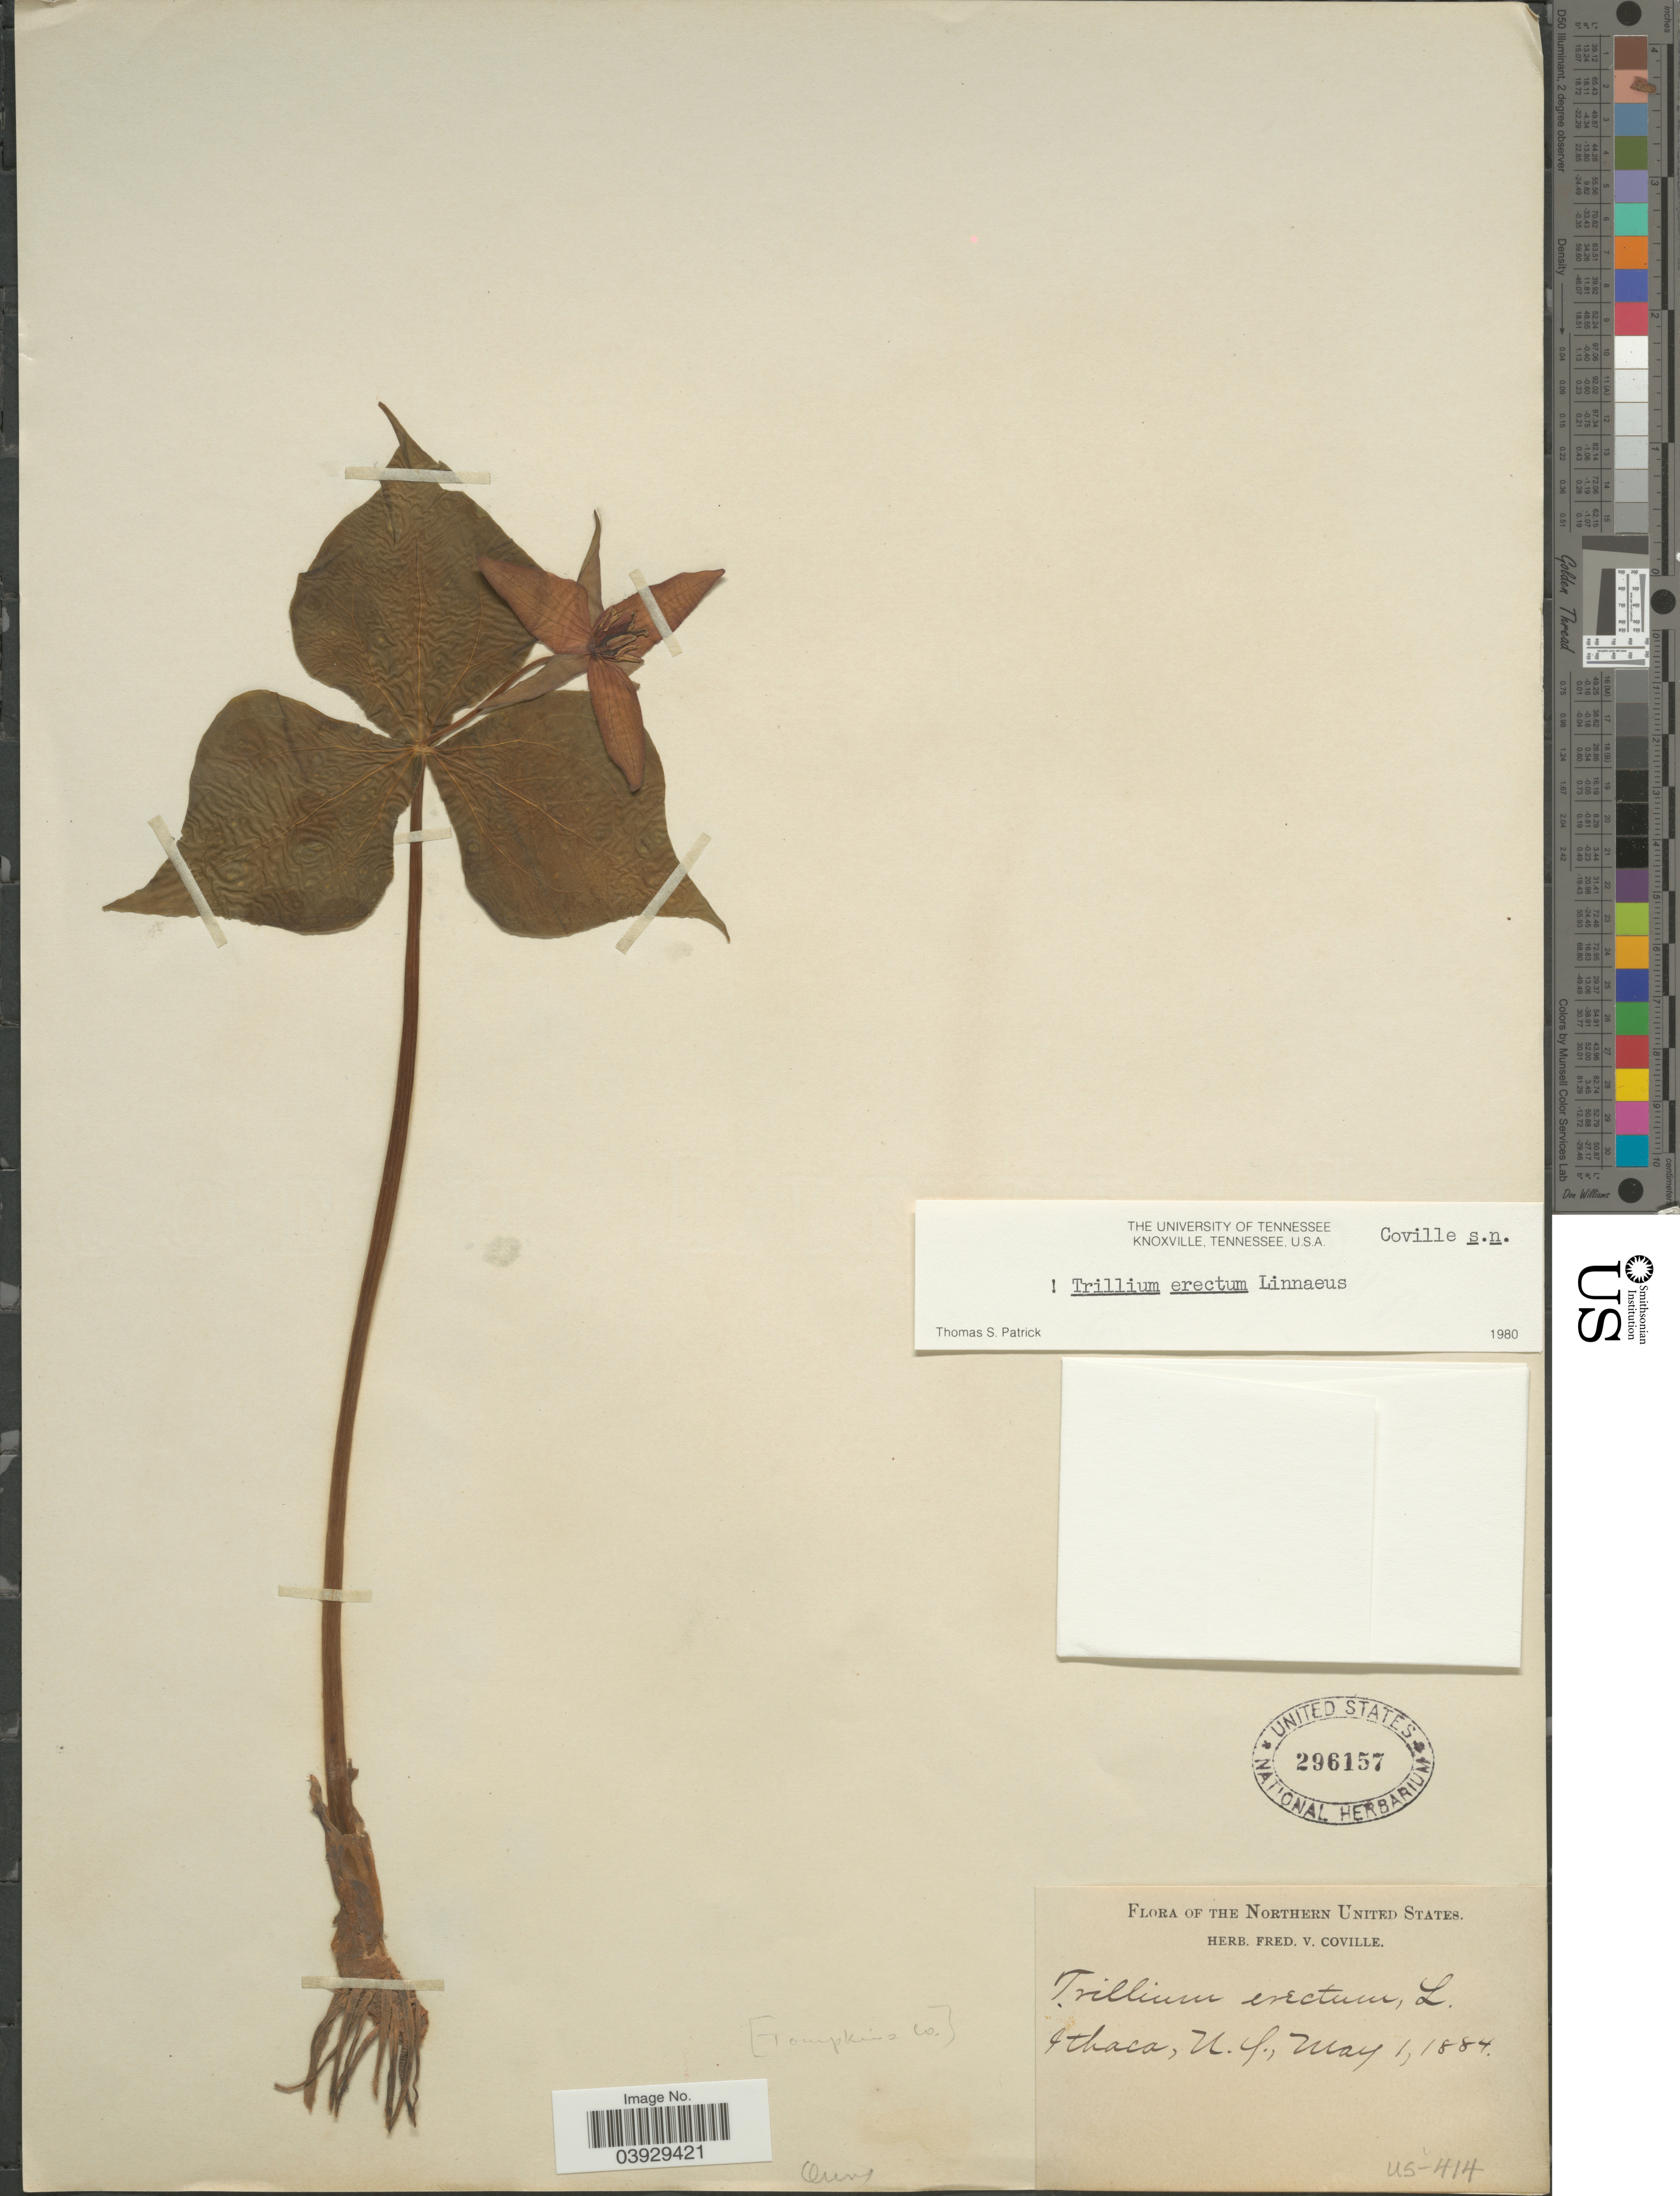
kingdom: Plantae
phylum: Tracheophyta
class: Liliopsida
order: Liliales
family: Melanthiaceae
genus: Trillium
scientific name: Trillium erectum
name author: L.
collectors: ex herb. Fred. V. Coville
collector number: US-414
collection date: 1884-05-01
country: United States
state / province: New York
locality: The Northern United States. Tompkins Co. Ithaca.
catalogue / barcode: US 296157